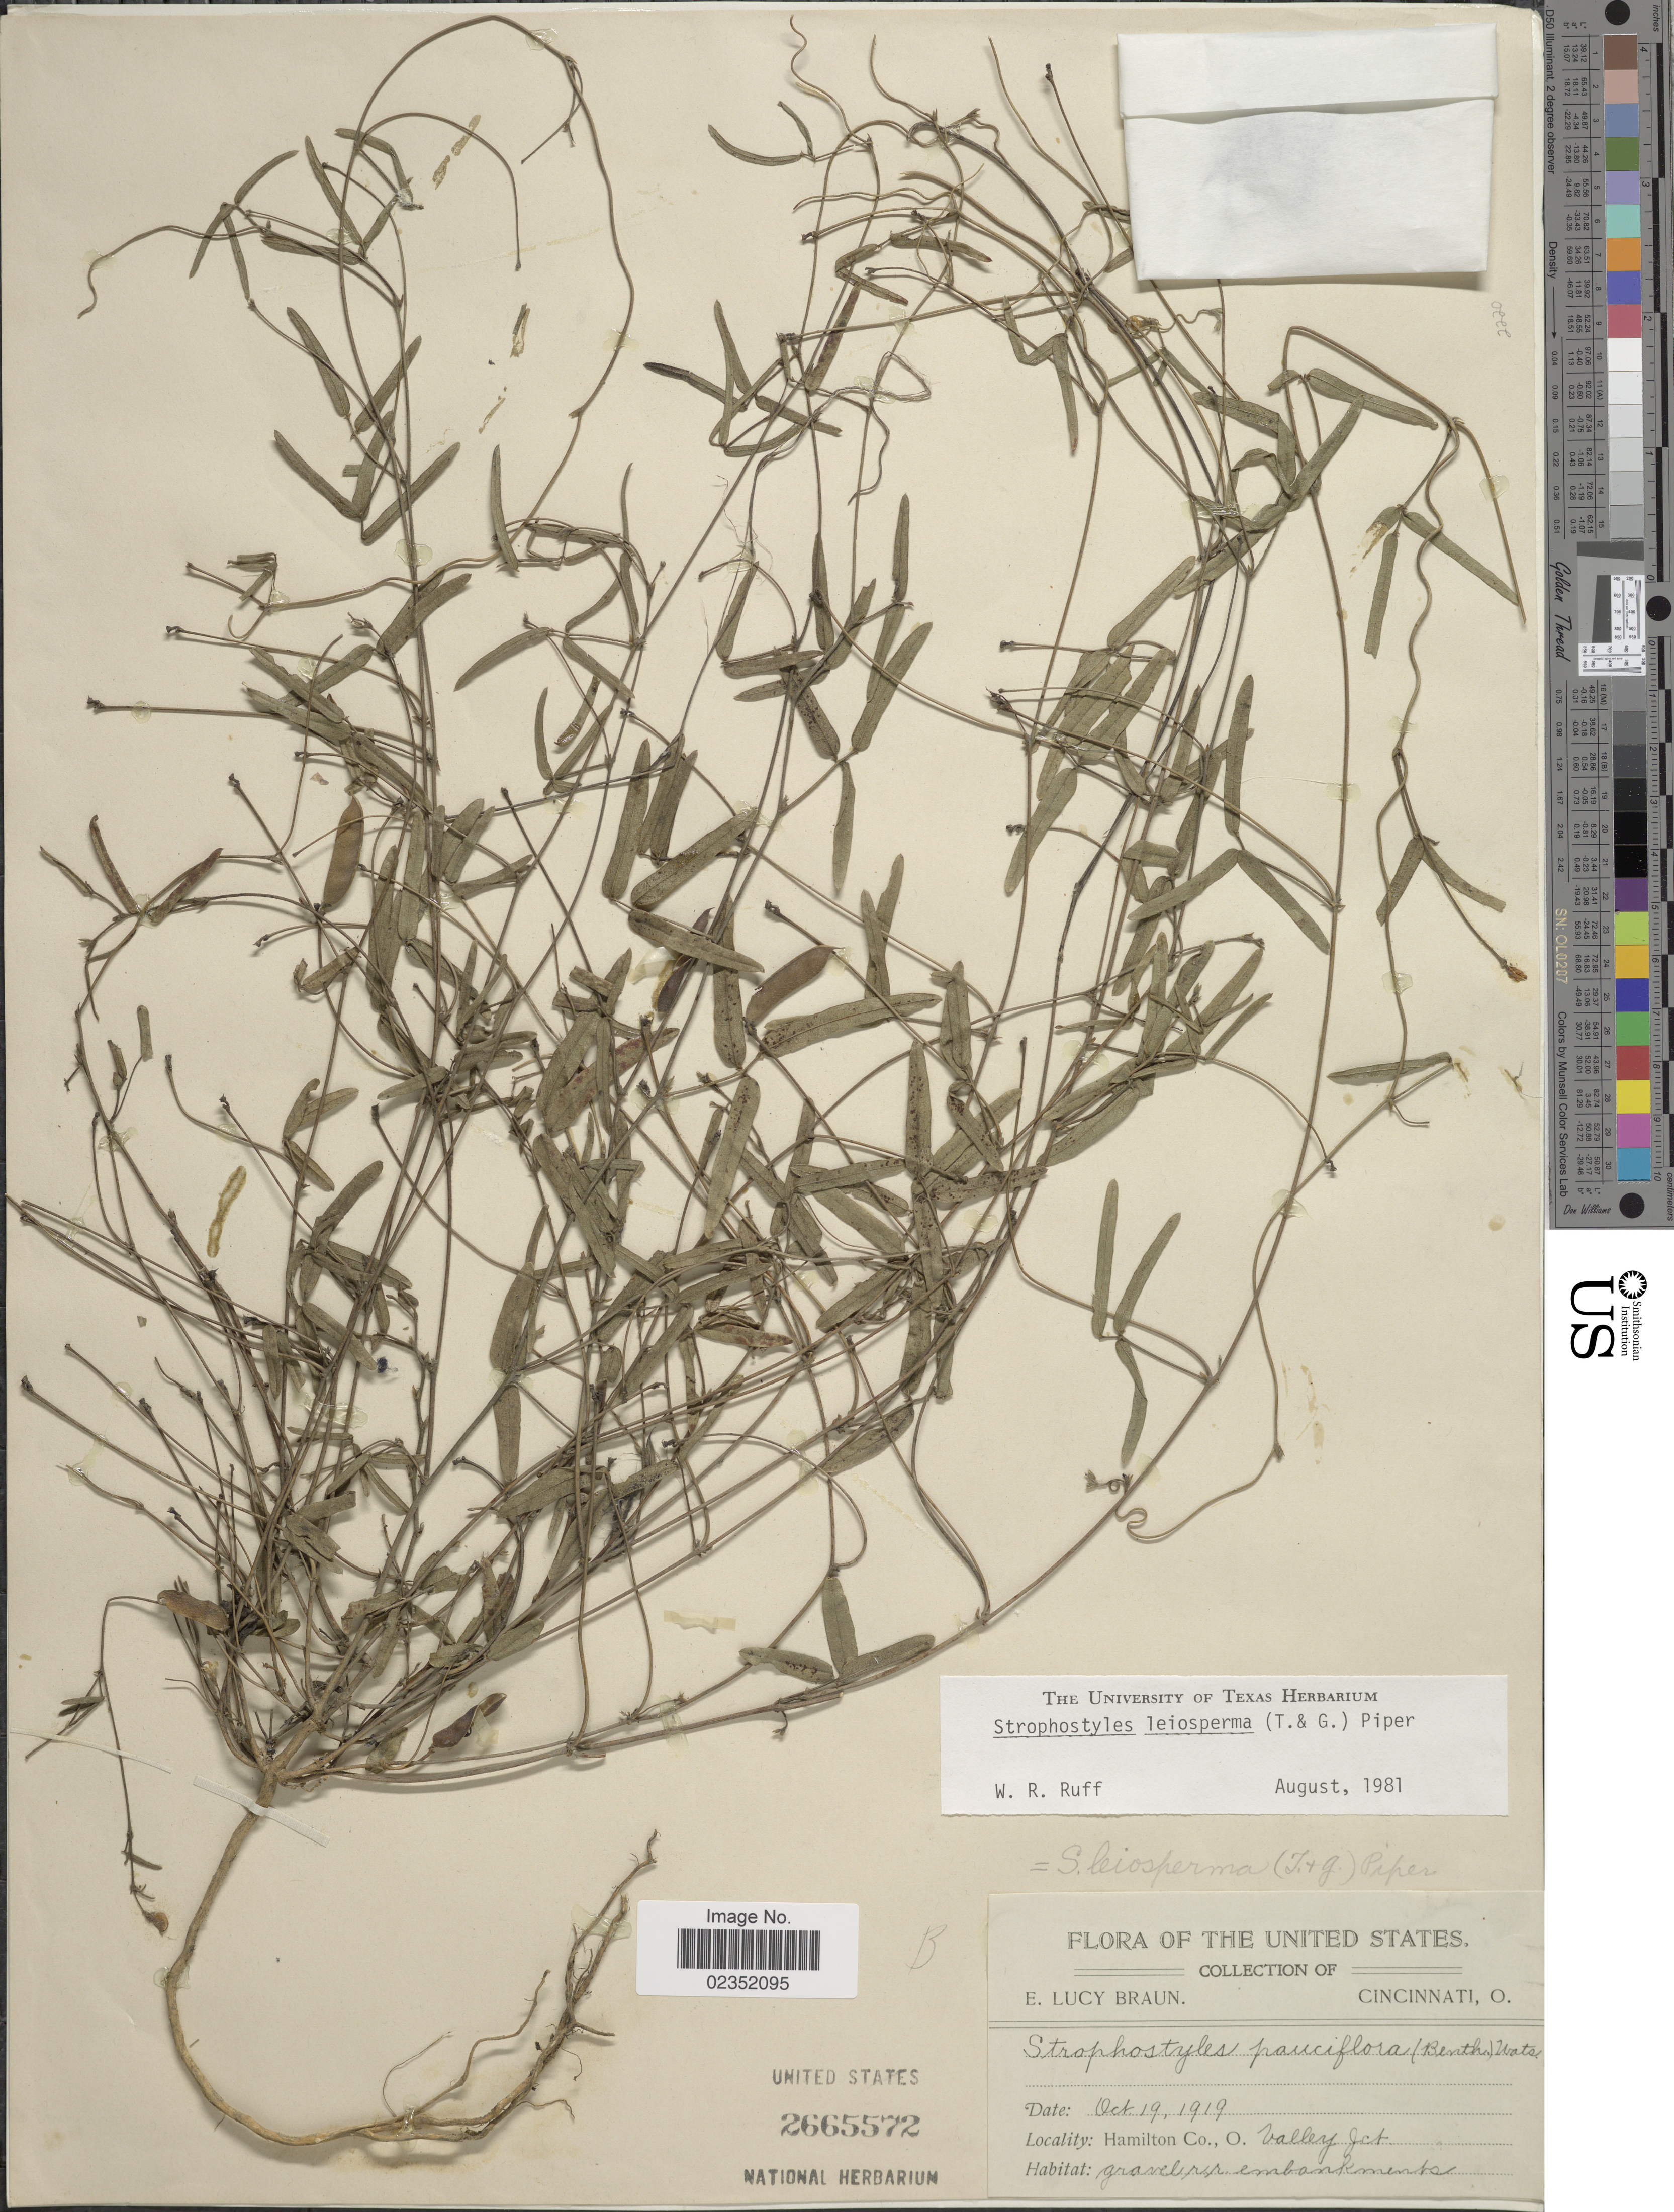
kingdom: Plantae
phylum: Tracheophyta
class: Magnoliopsida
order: Fabales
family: Fabaceae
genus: Strophostyles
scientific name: Strophostyles leiosperma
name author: (Torr. & A. Gray) Piper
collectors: E. L. Braun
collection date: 1919-10-19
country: United States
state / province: Ohio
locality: Hamilton Co., Valley Jct, gravel rr. embankments.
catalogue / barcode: US 2665572